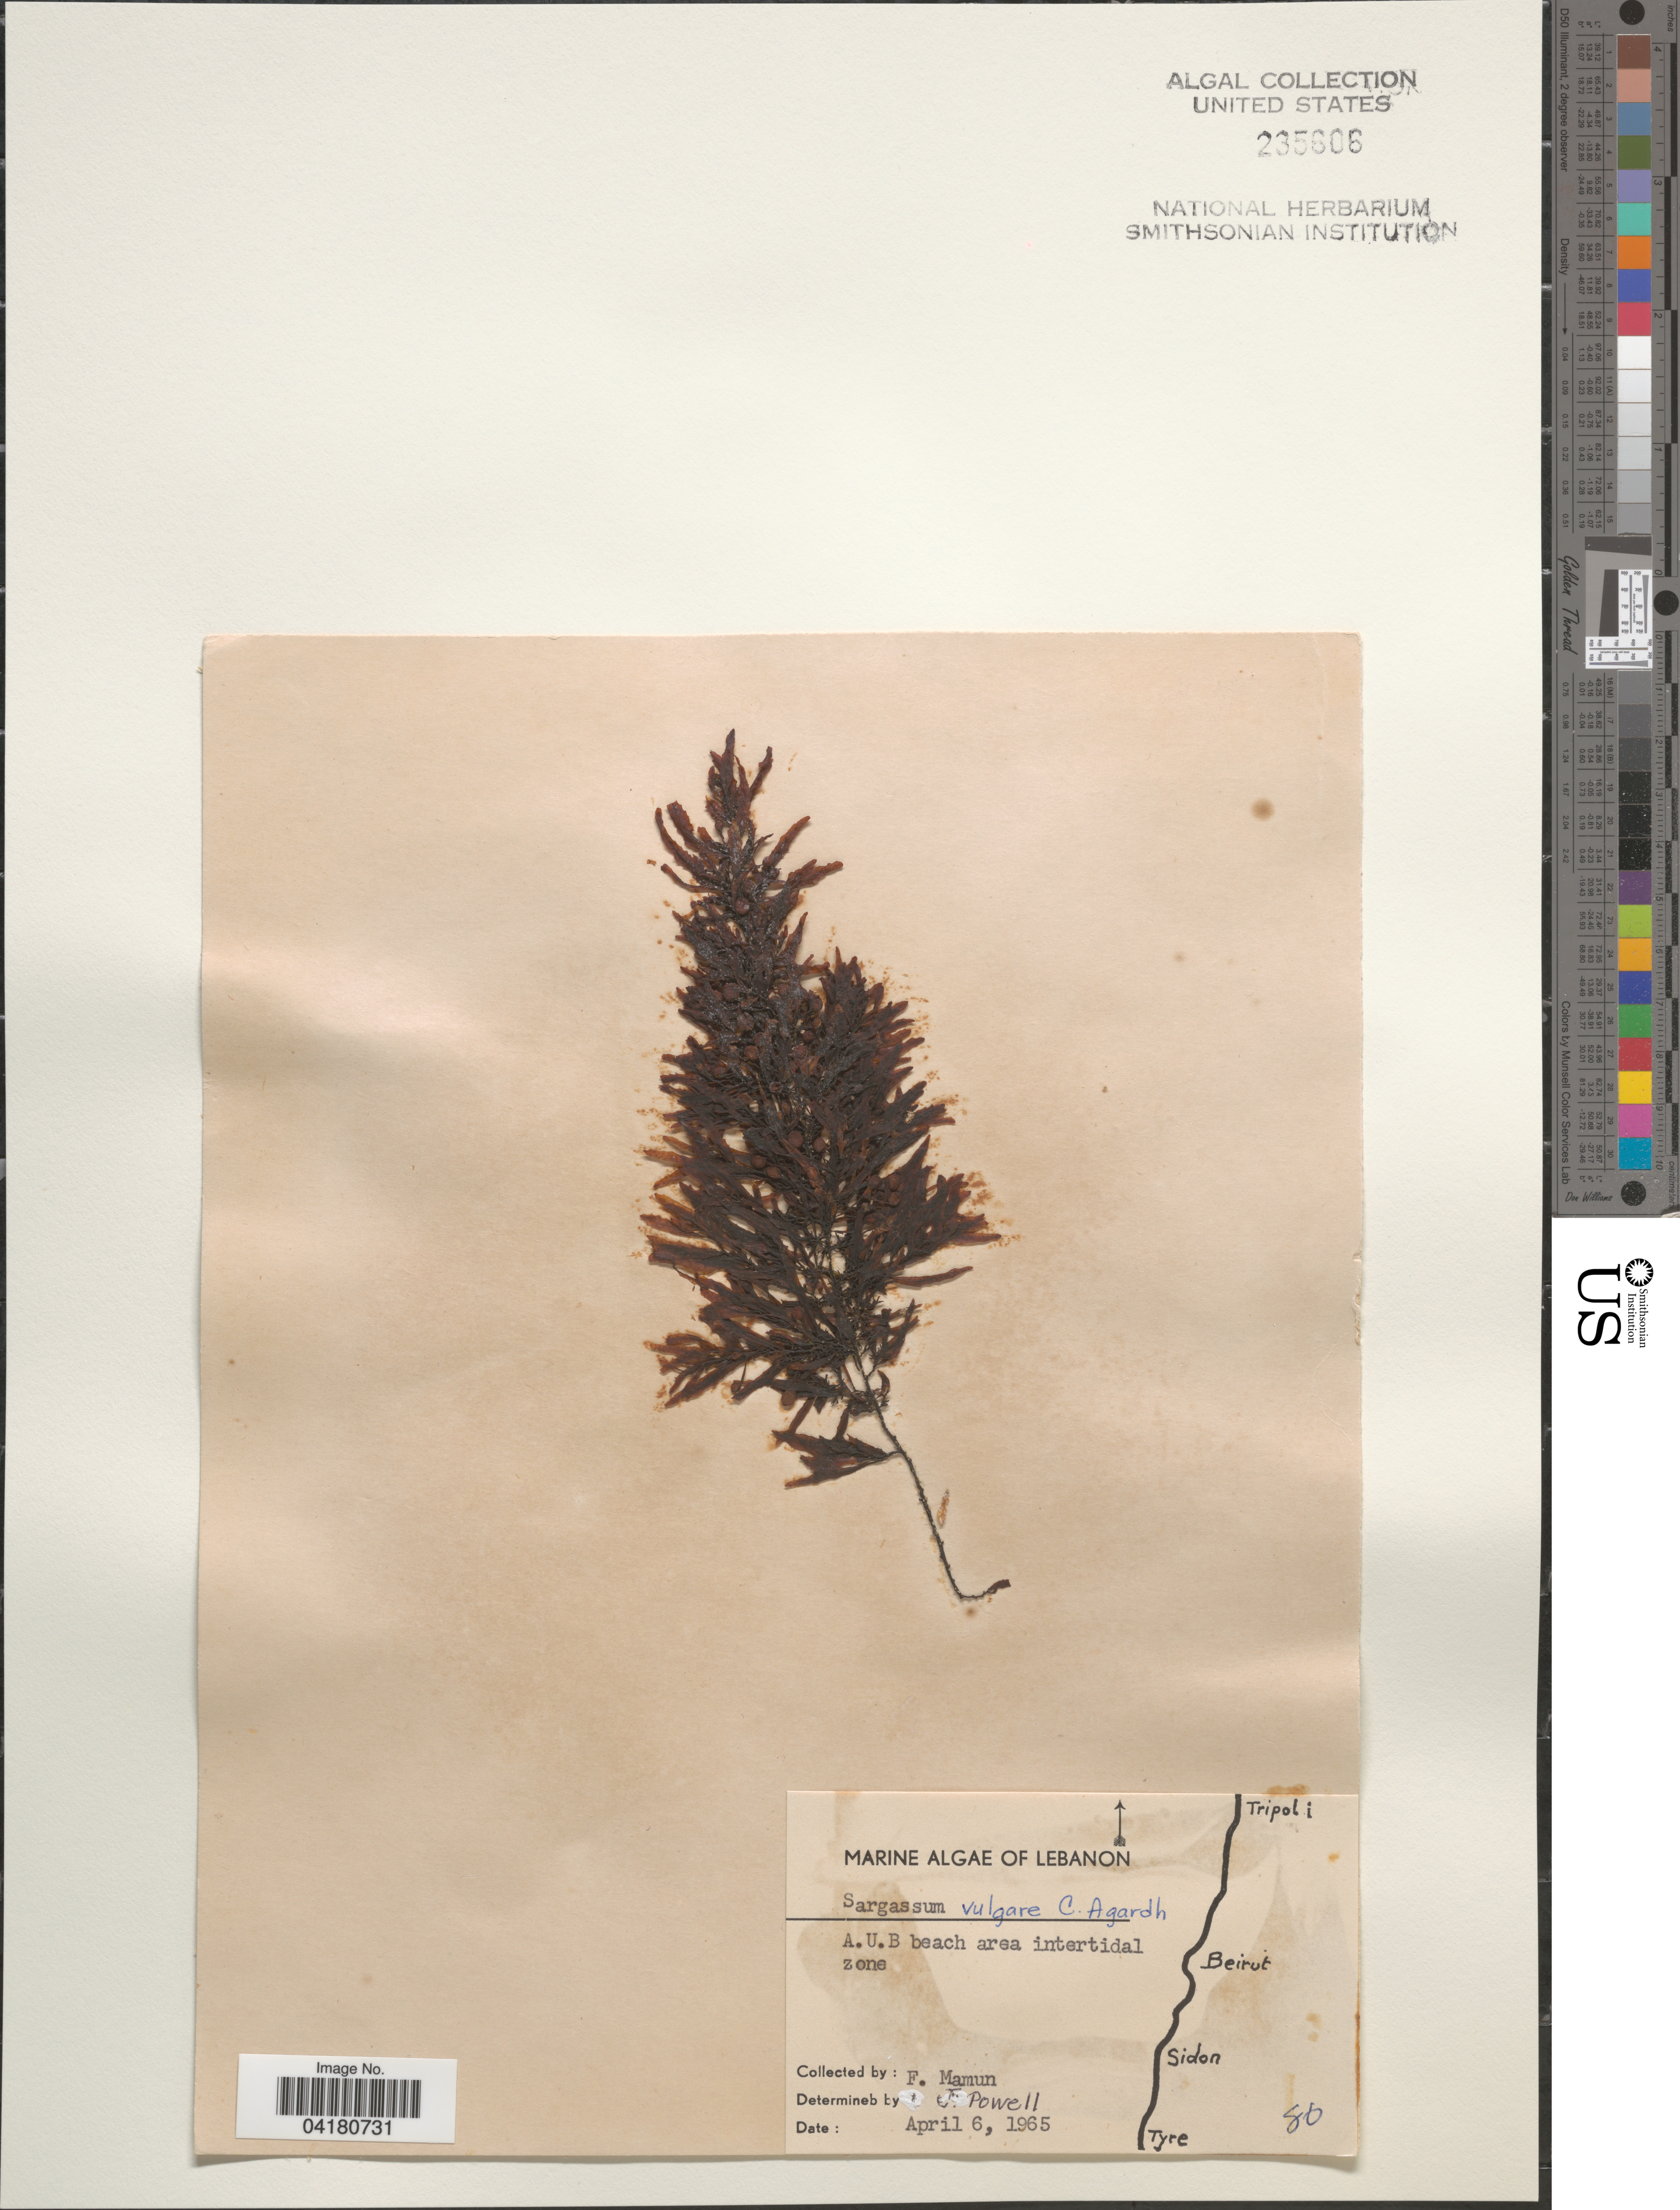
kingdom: Chromista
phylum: Ochrophyta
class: Phaeophyceae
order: Fucales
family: Sargassaceae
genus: Sargassum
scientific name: Sargassum vulgare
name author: C. Agardh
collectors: F. Mamun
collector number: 80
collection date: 1965-04-06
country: Lebanon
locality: A.U.B. beach area intertidal zone.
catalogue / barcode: US 235606